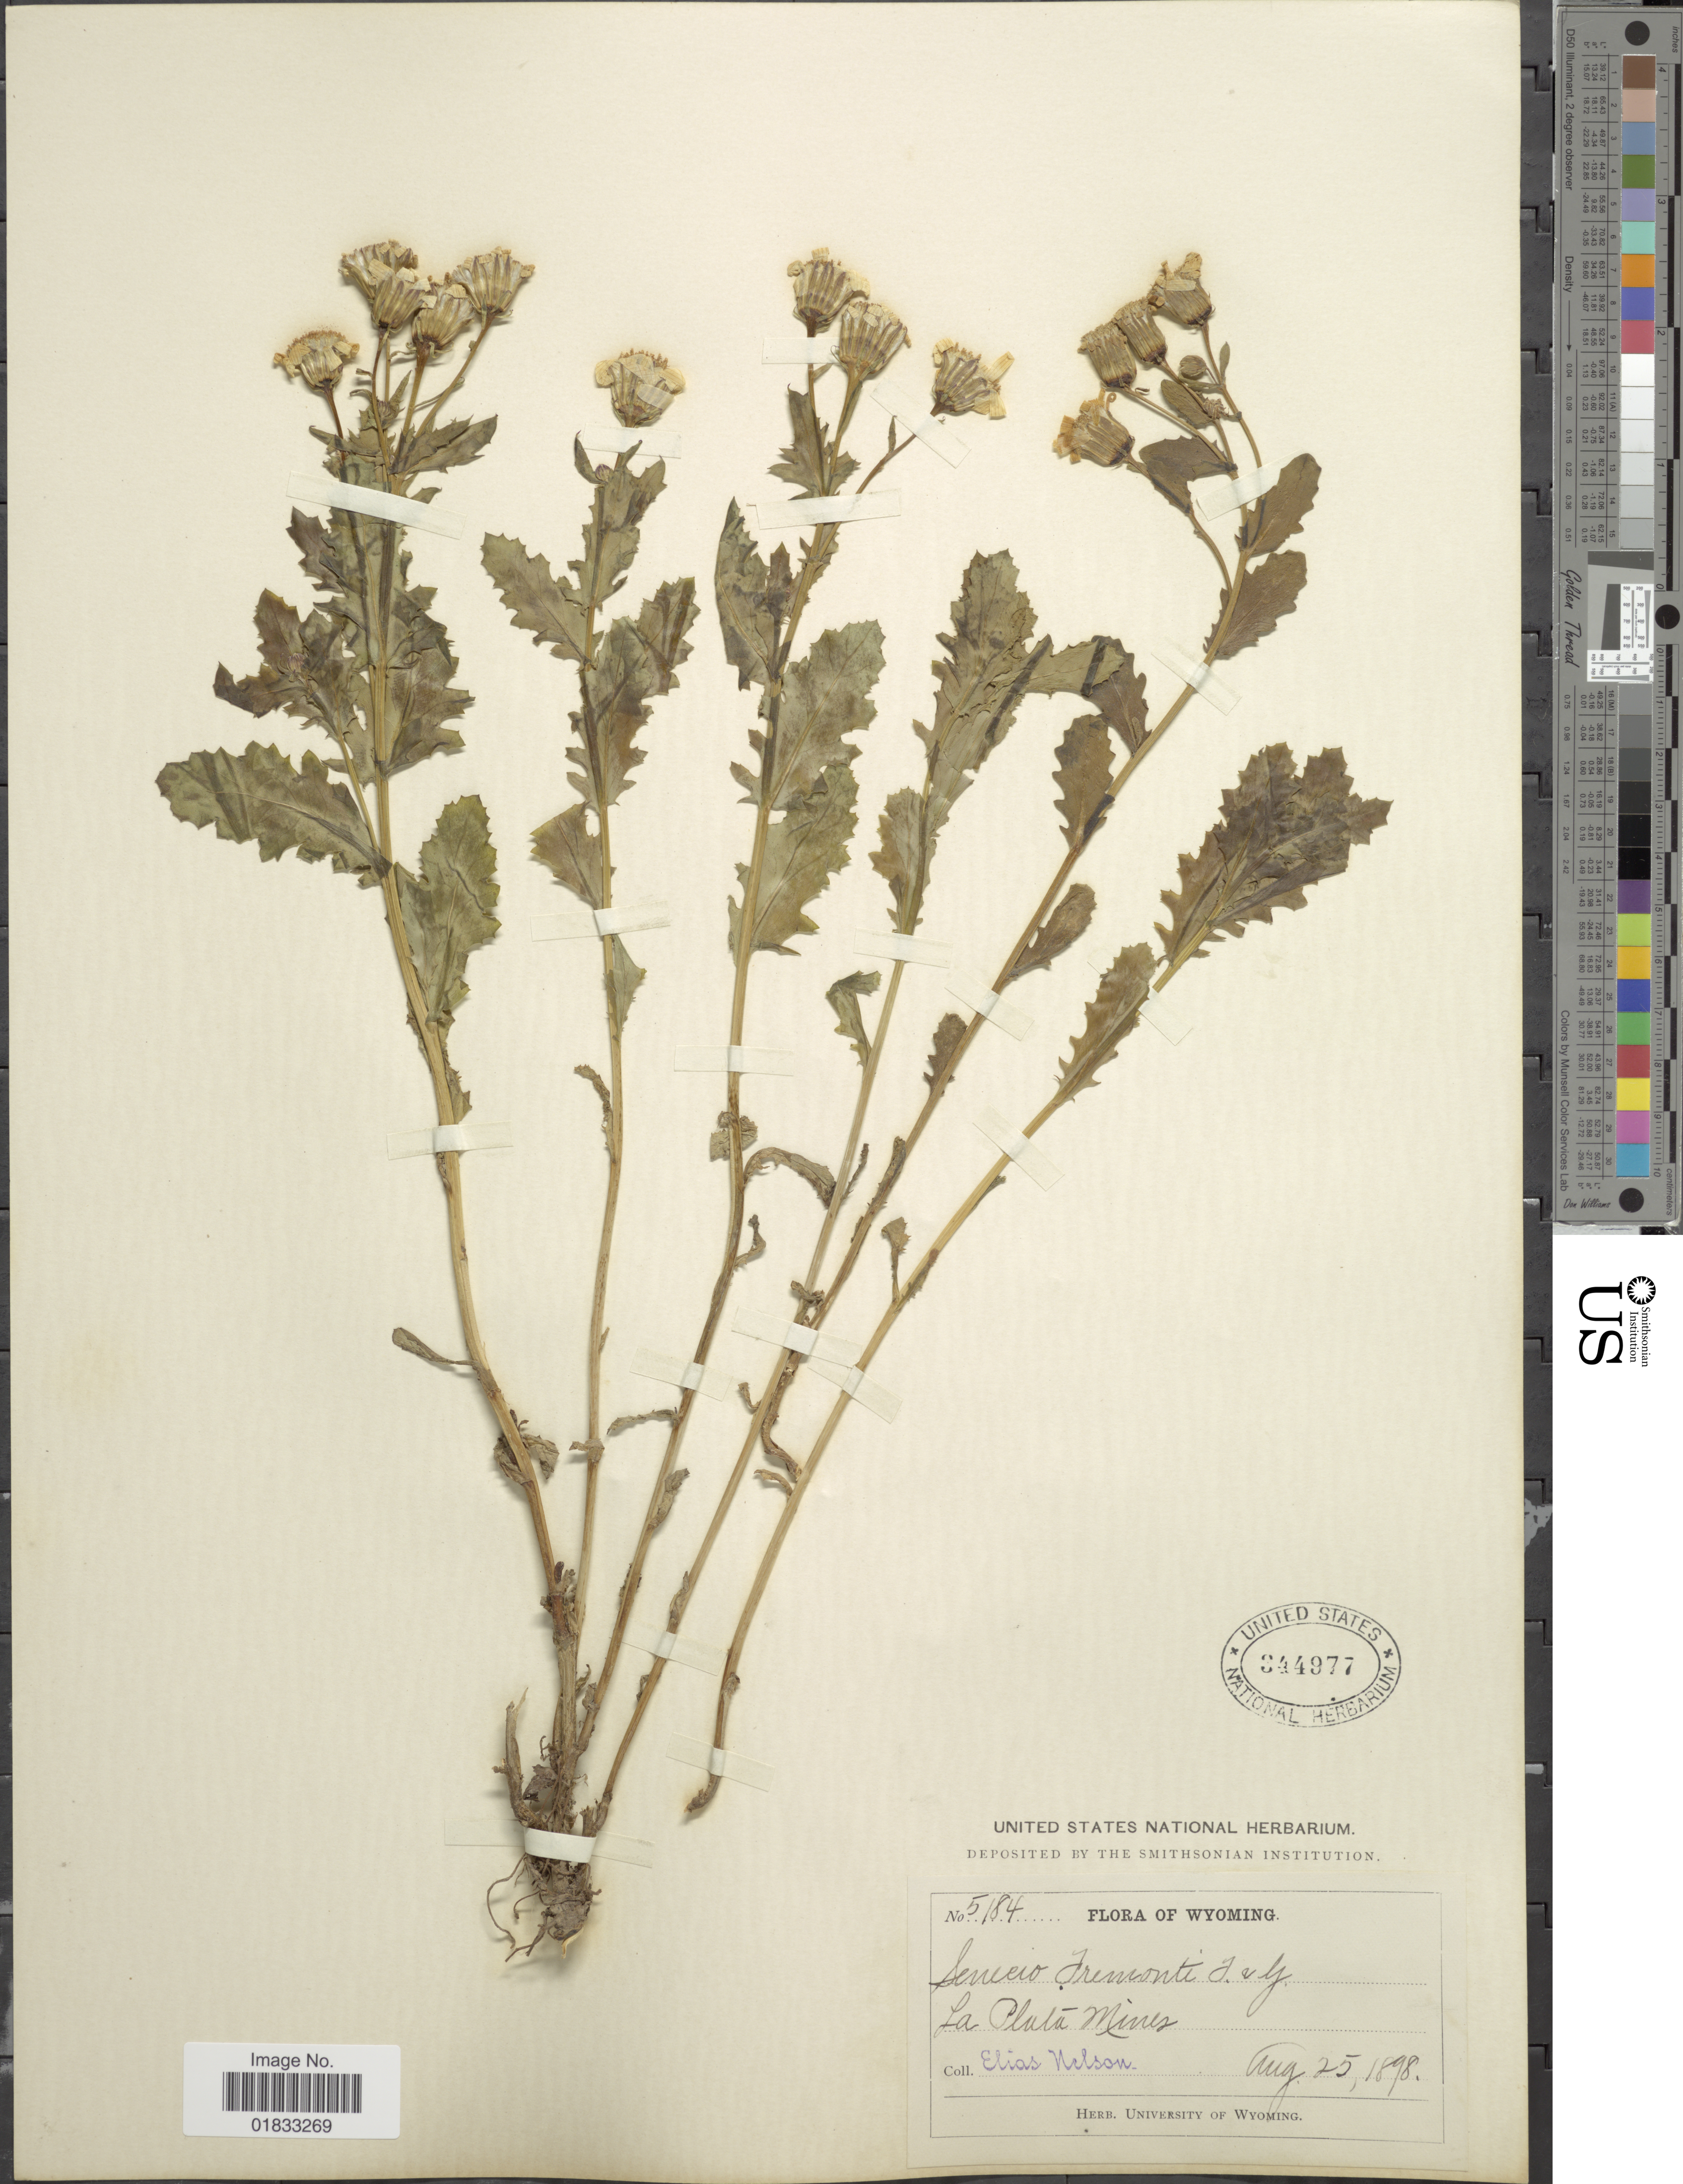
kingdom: Plantae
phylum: Tracheophyta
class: Magnoliopsida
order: Asterales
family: Asteraceae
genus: Senecio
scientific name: Senecio fremontii var. blitoides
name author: (Greene) Cronq.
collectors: E. Nelson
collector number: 5184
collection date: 1898-08-25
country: United States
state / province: Wyoming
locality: La Plata Mines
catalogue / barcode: US 344977